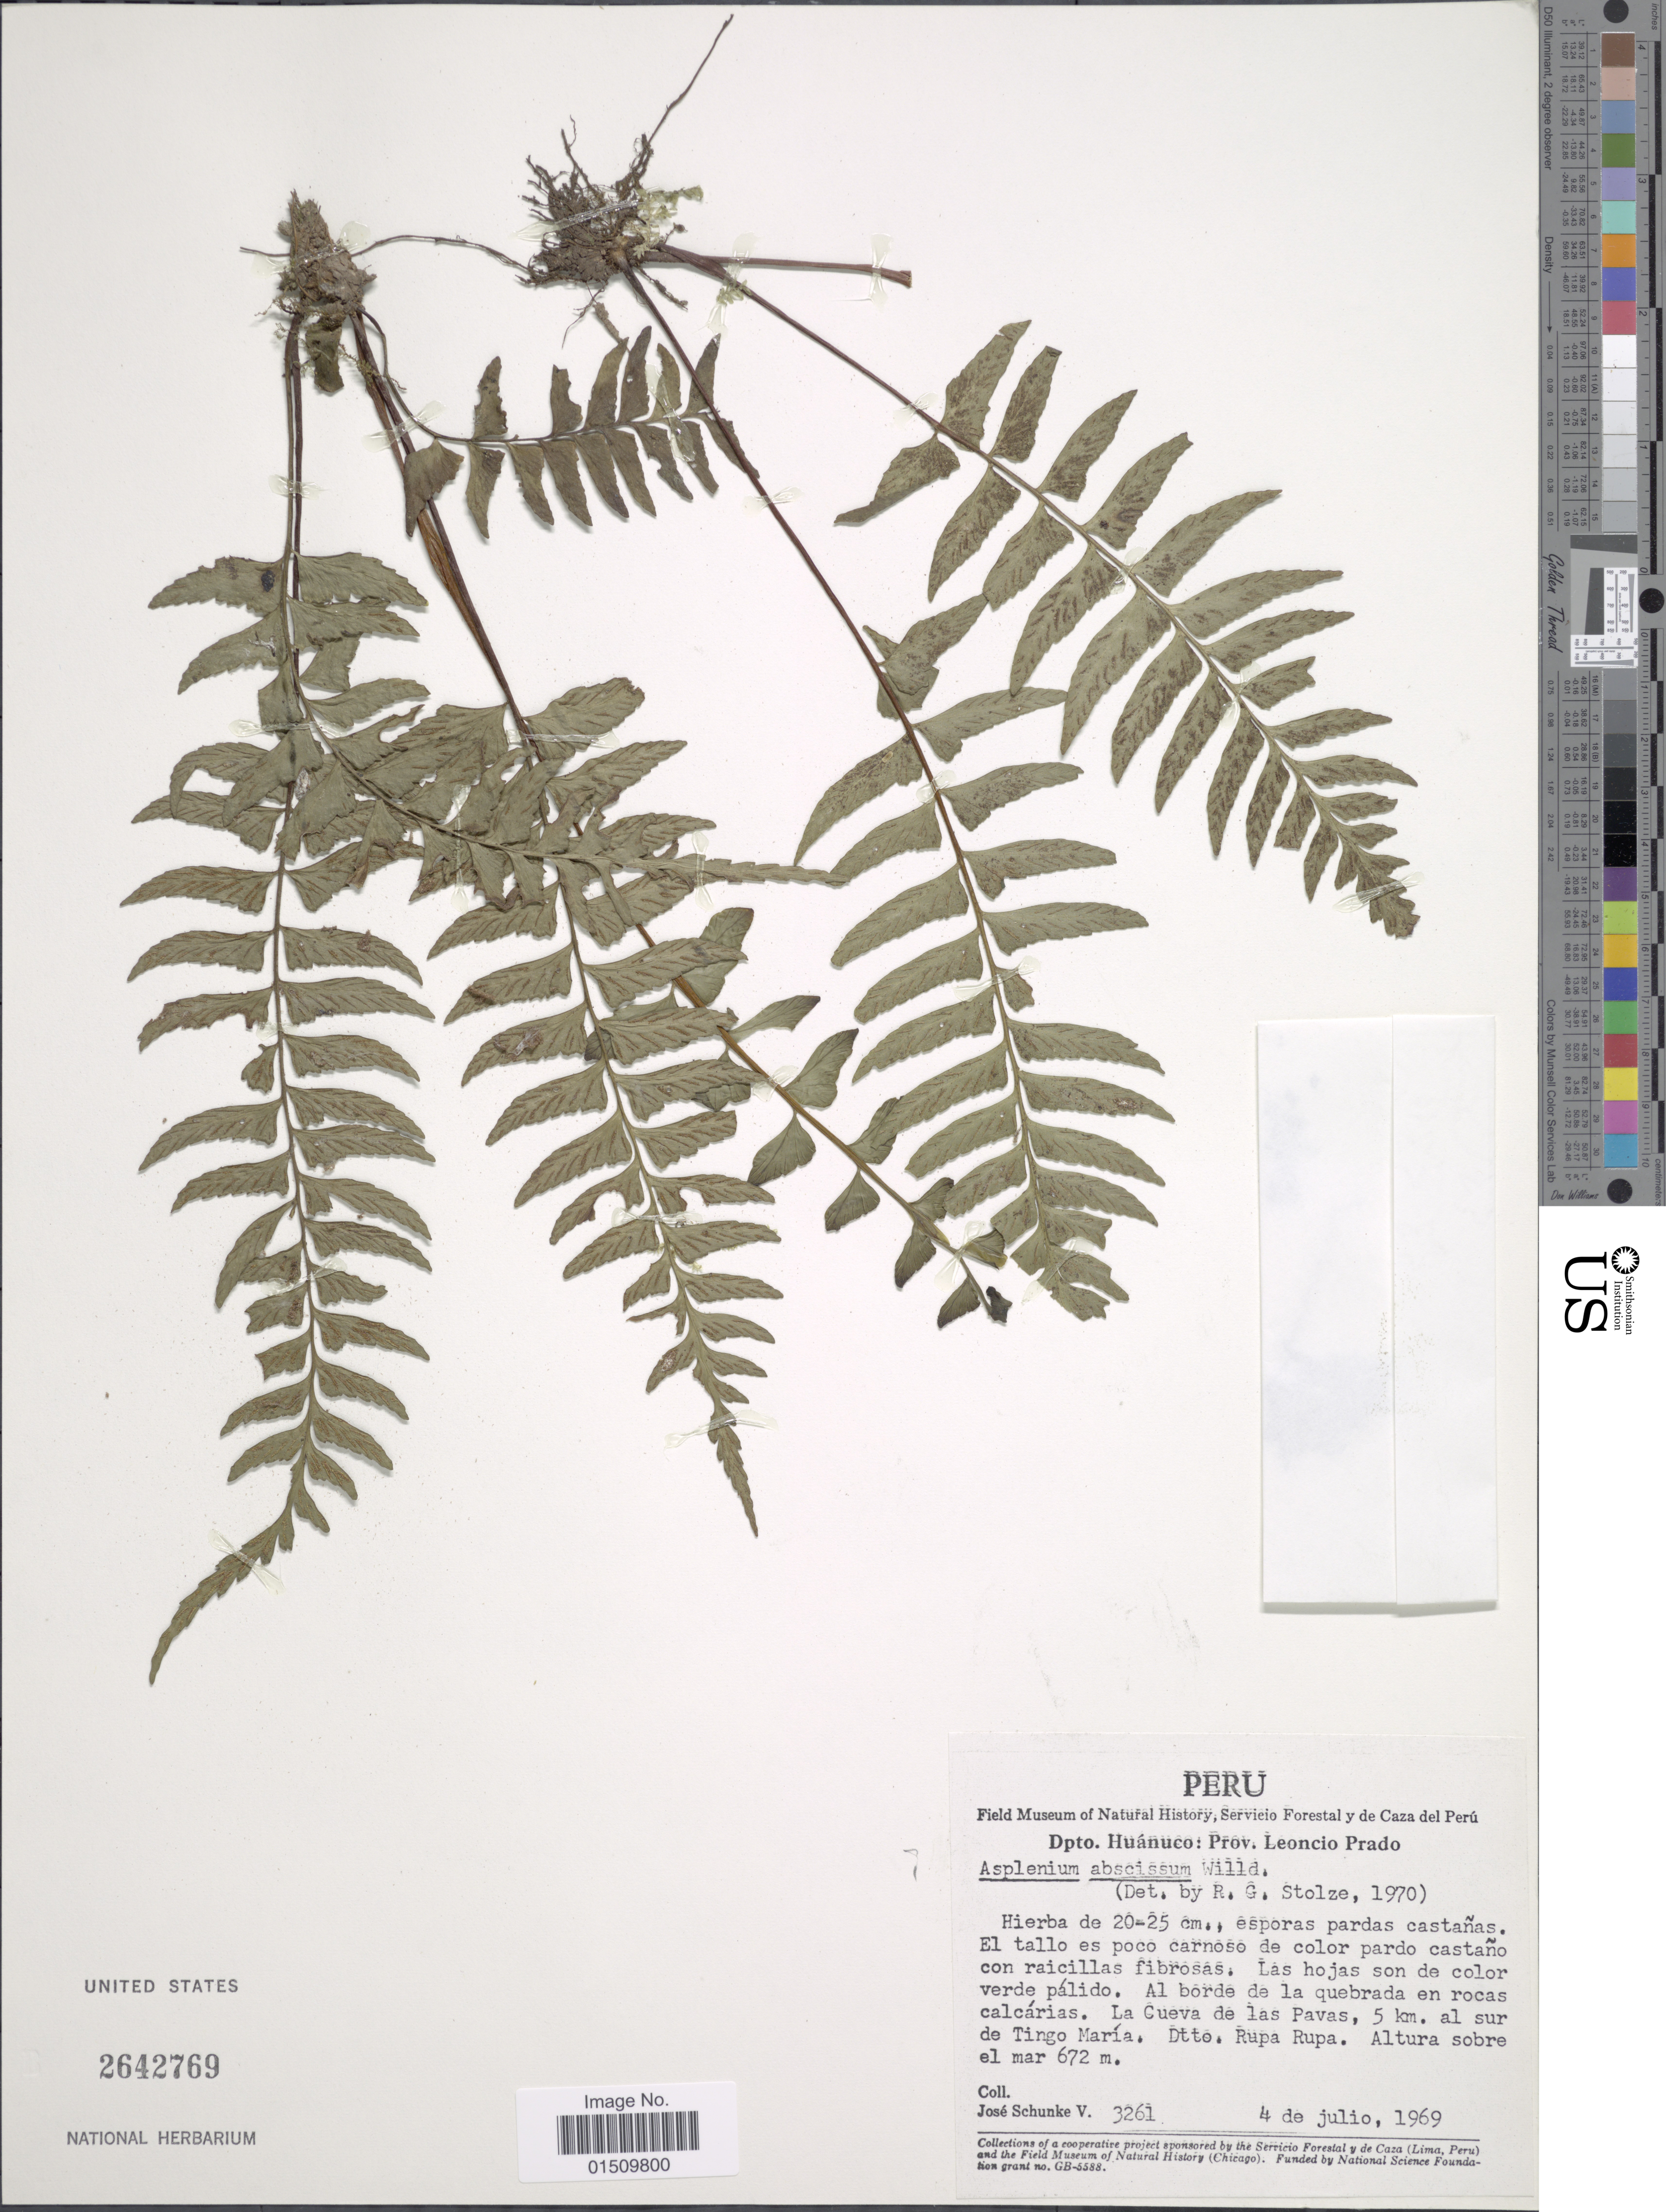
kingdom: Plantae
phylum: Tracheophyta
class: Polypodiopsida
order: Polypodiales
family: Aspleniaceae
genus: Asplenium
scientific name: Asplenium abscissum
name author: Willd.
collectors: J. Schunke Vigo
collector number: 3261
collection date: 1969-07-04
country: Peru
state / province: Huánuco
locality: Peru, Dpto. Huanuco: Prov. Leoncio Prado, La Cueva de las Pavas, 5 km, al sur de Tingo Maria. Dtto. Rupa Rupa.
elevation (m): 672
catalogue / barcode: US 2642769